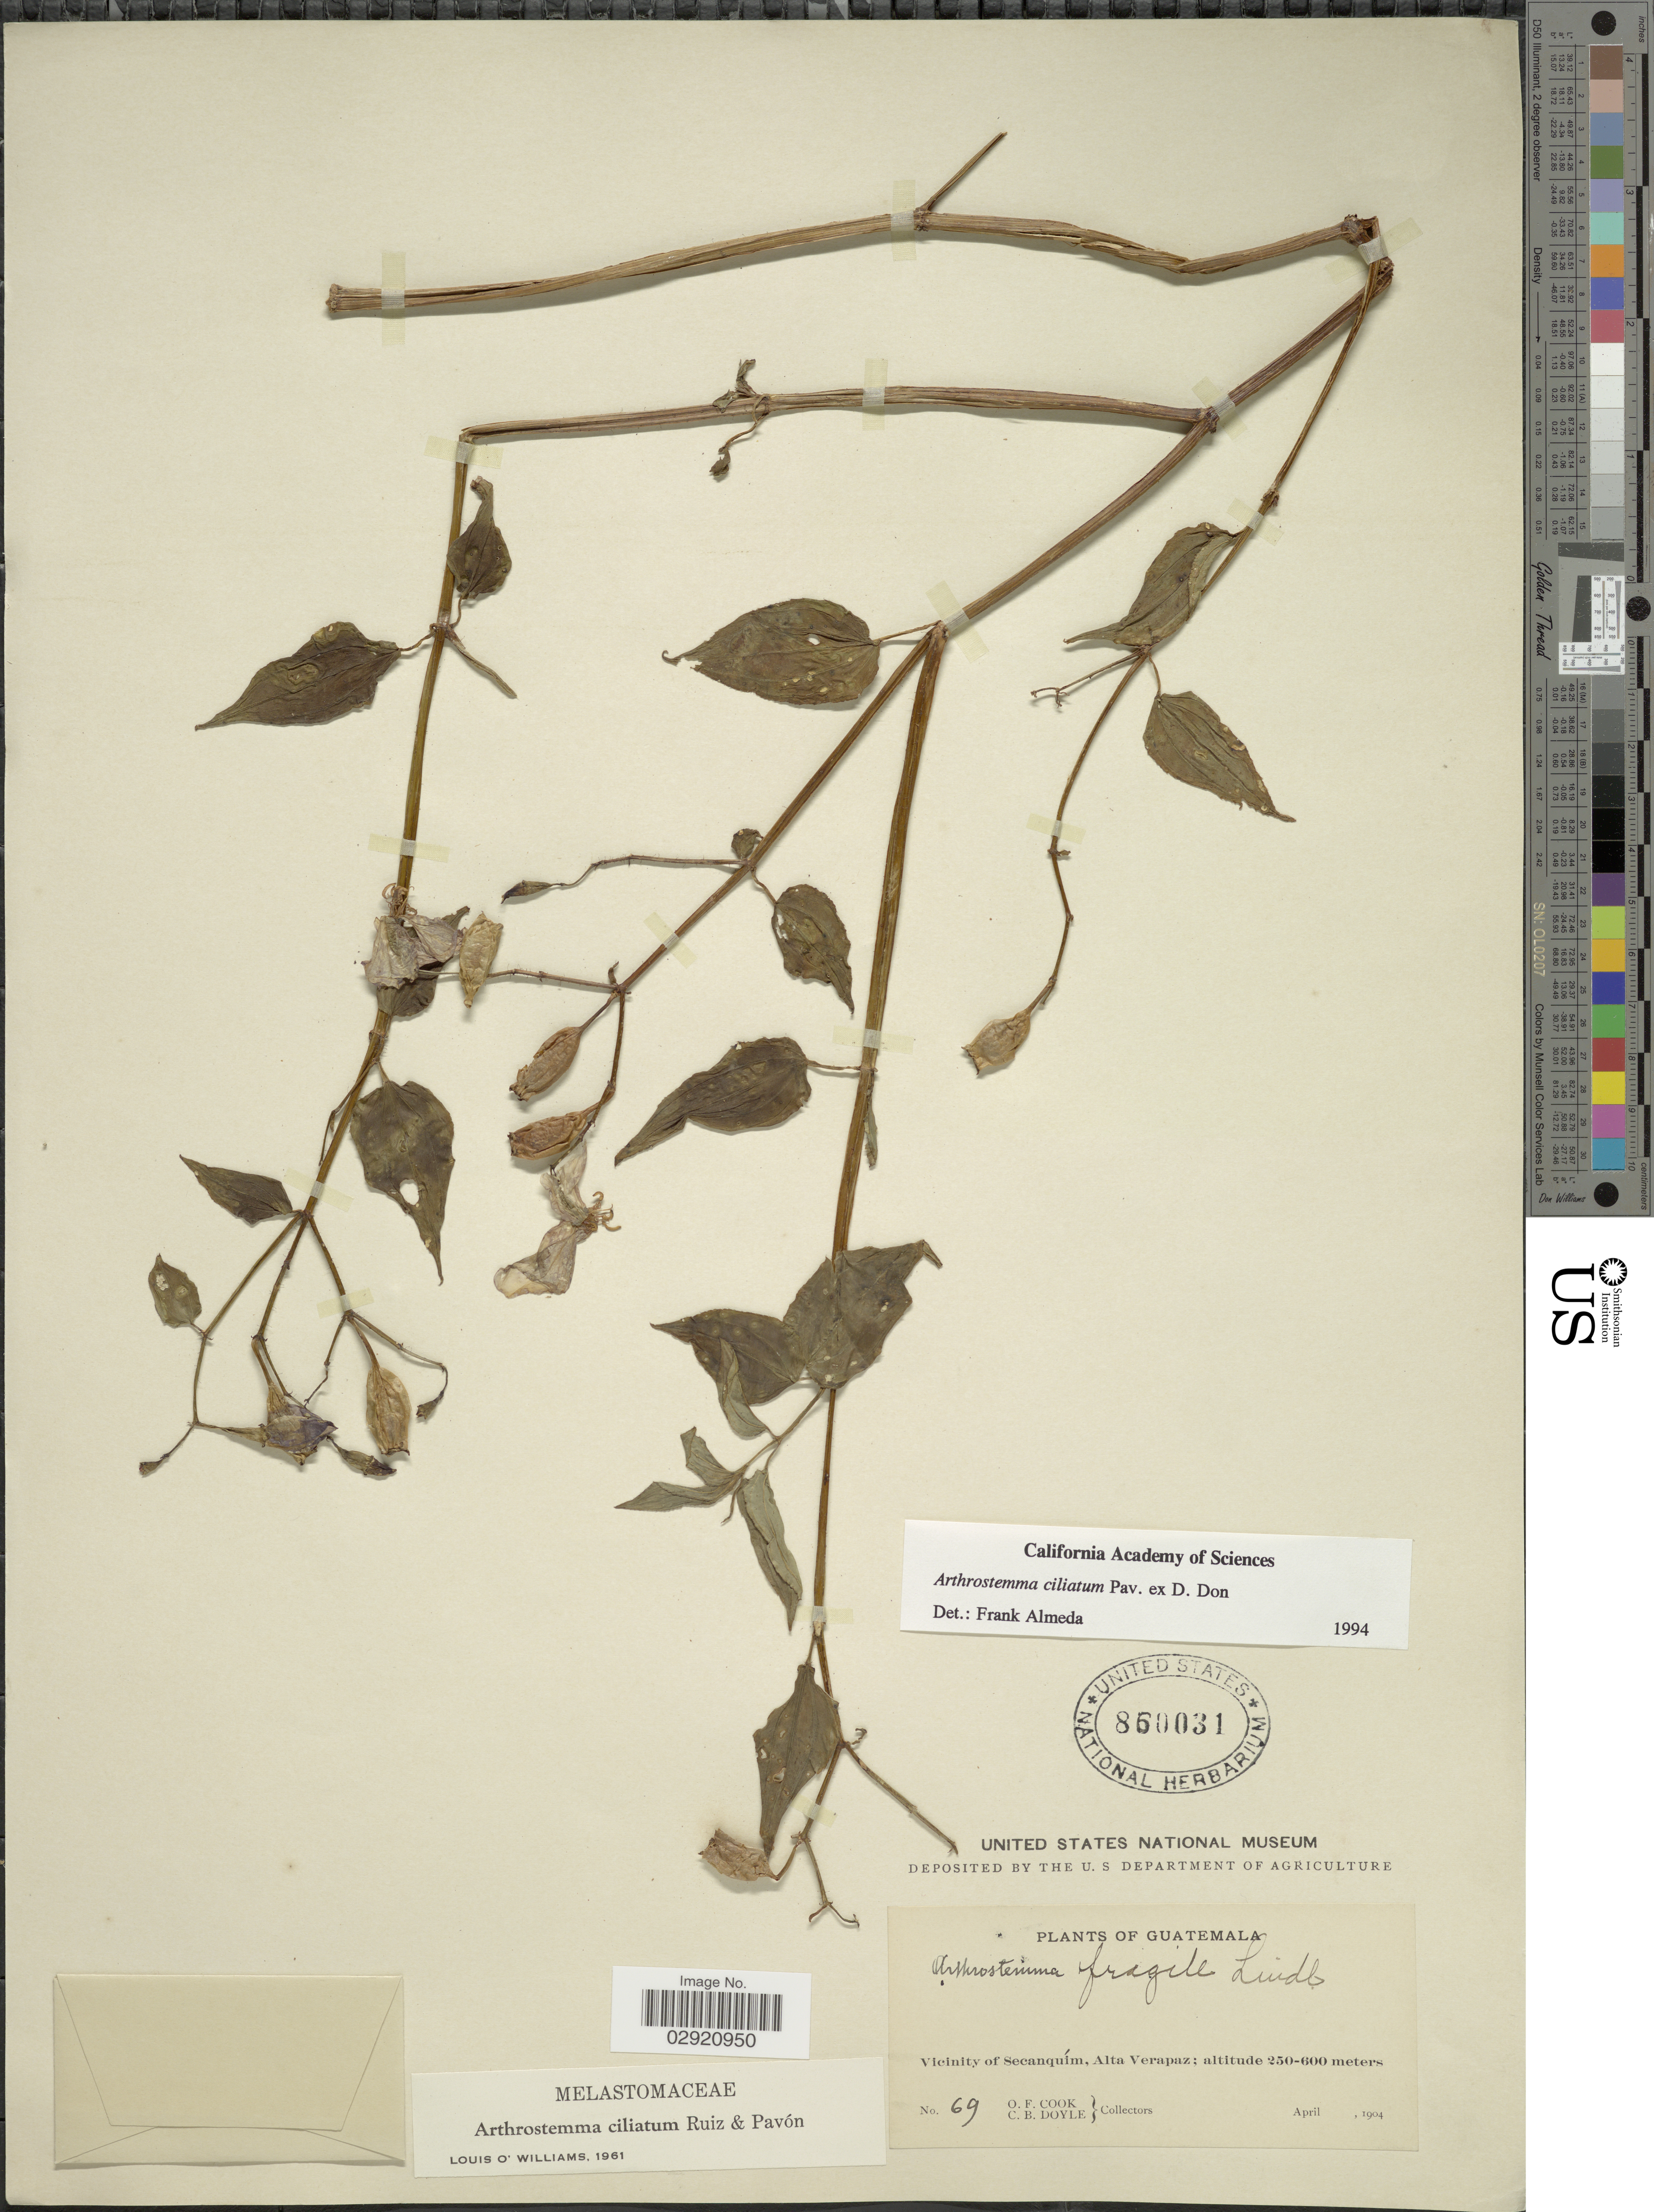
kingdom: Plantae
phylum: Tracheophyta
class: Magnoliopsida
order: Myrtales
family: Melastomataceae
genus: Arthrostemma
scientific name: Arthrostemma ciliatum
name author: Pav. ex D. Don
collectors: O. F. Cook & C. Doyle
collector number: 69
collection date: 1904-04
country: Guatemala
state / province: Alta Verapaz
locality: Vicinity of Secanquím.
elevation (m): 250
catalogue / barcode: US 860031